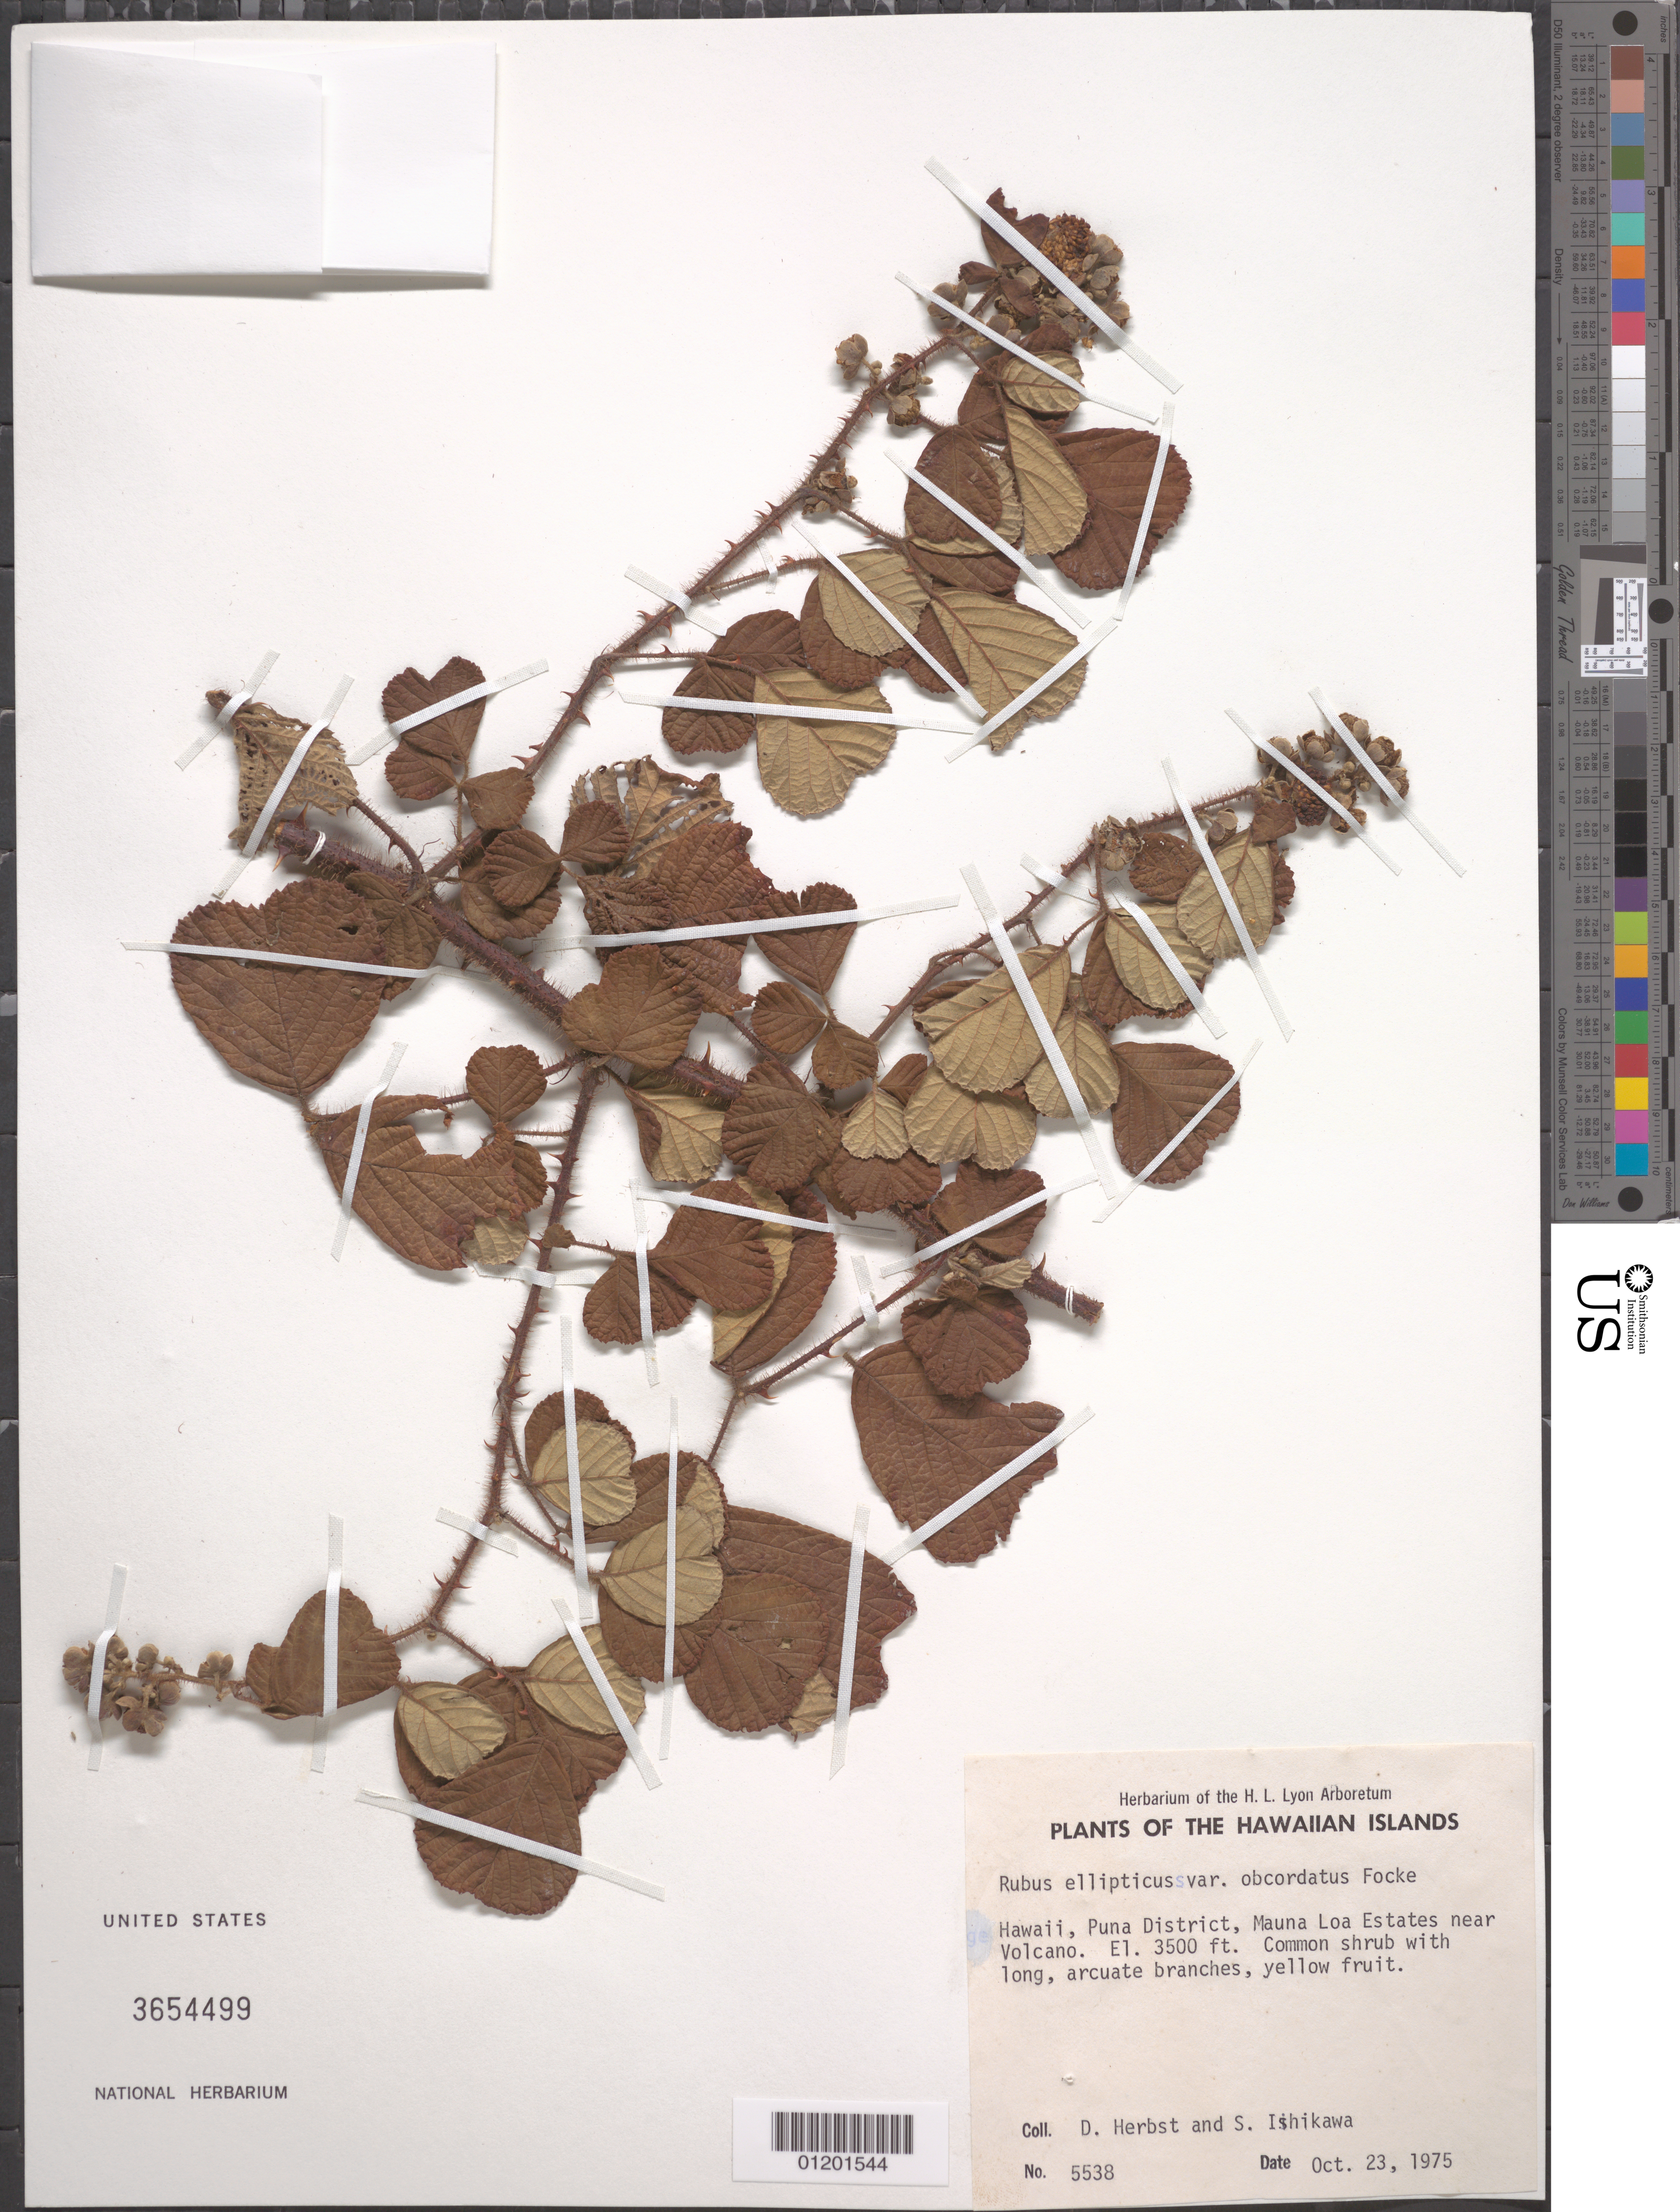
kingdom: Plantae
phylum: Tracheophyta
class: Magnoliopsida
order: Rosales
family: Rosaceae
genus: Rubus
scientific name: Rubus ellipticus var. obcordatus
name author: Focke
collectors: D. R. Herbst & S. Ishikawa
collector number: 5538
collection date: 1975-10-23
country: United States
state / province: Hawaii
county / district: Hawaii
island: Hawaii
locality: Puna District, Mauna Loa Estates near volcano.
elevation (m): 1067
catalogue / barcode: US 3654499